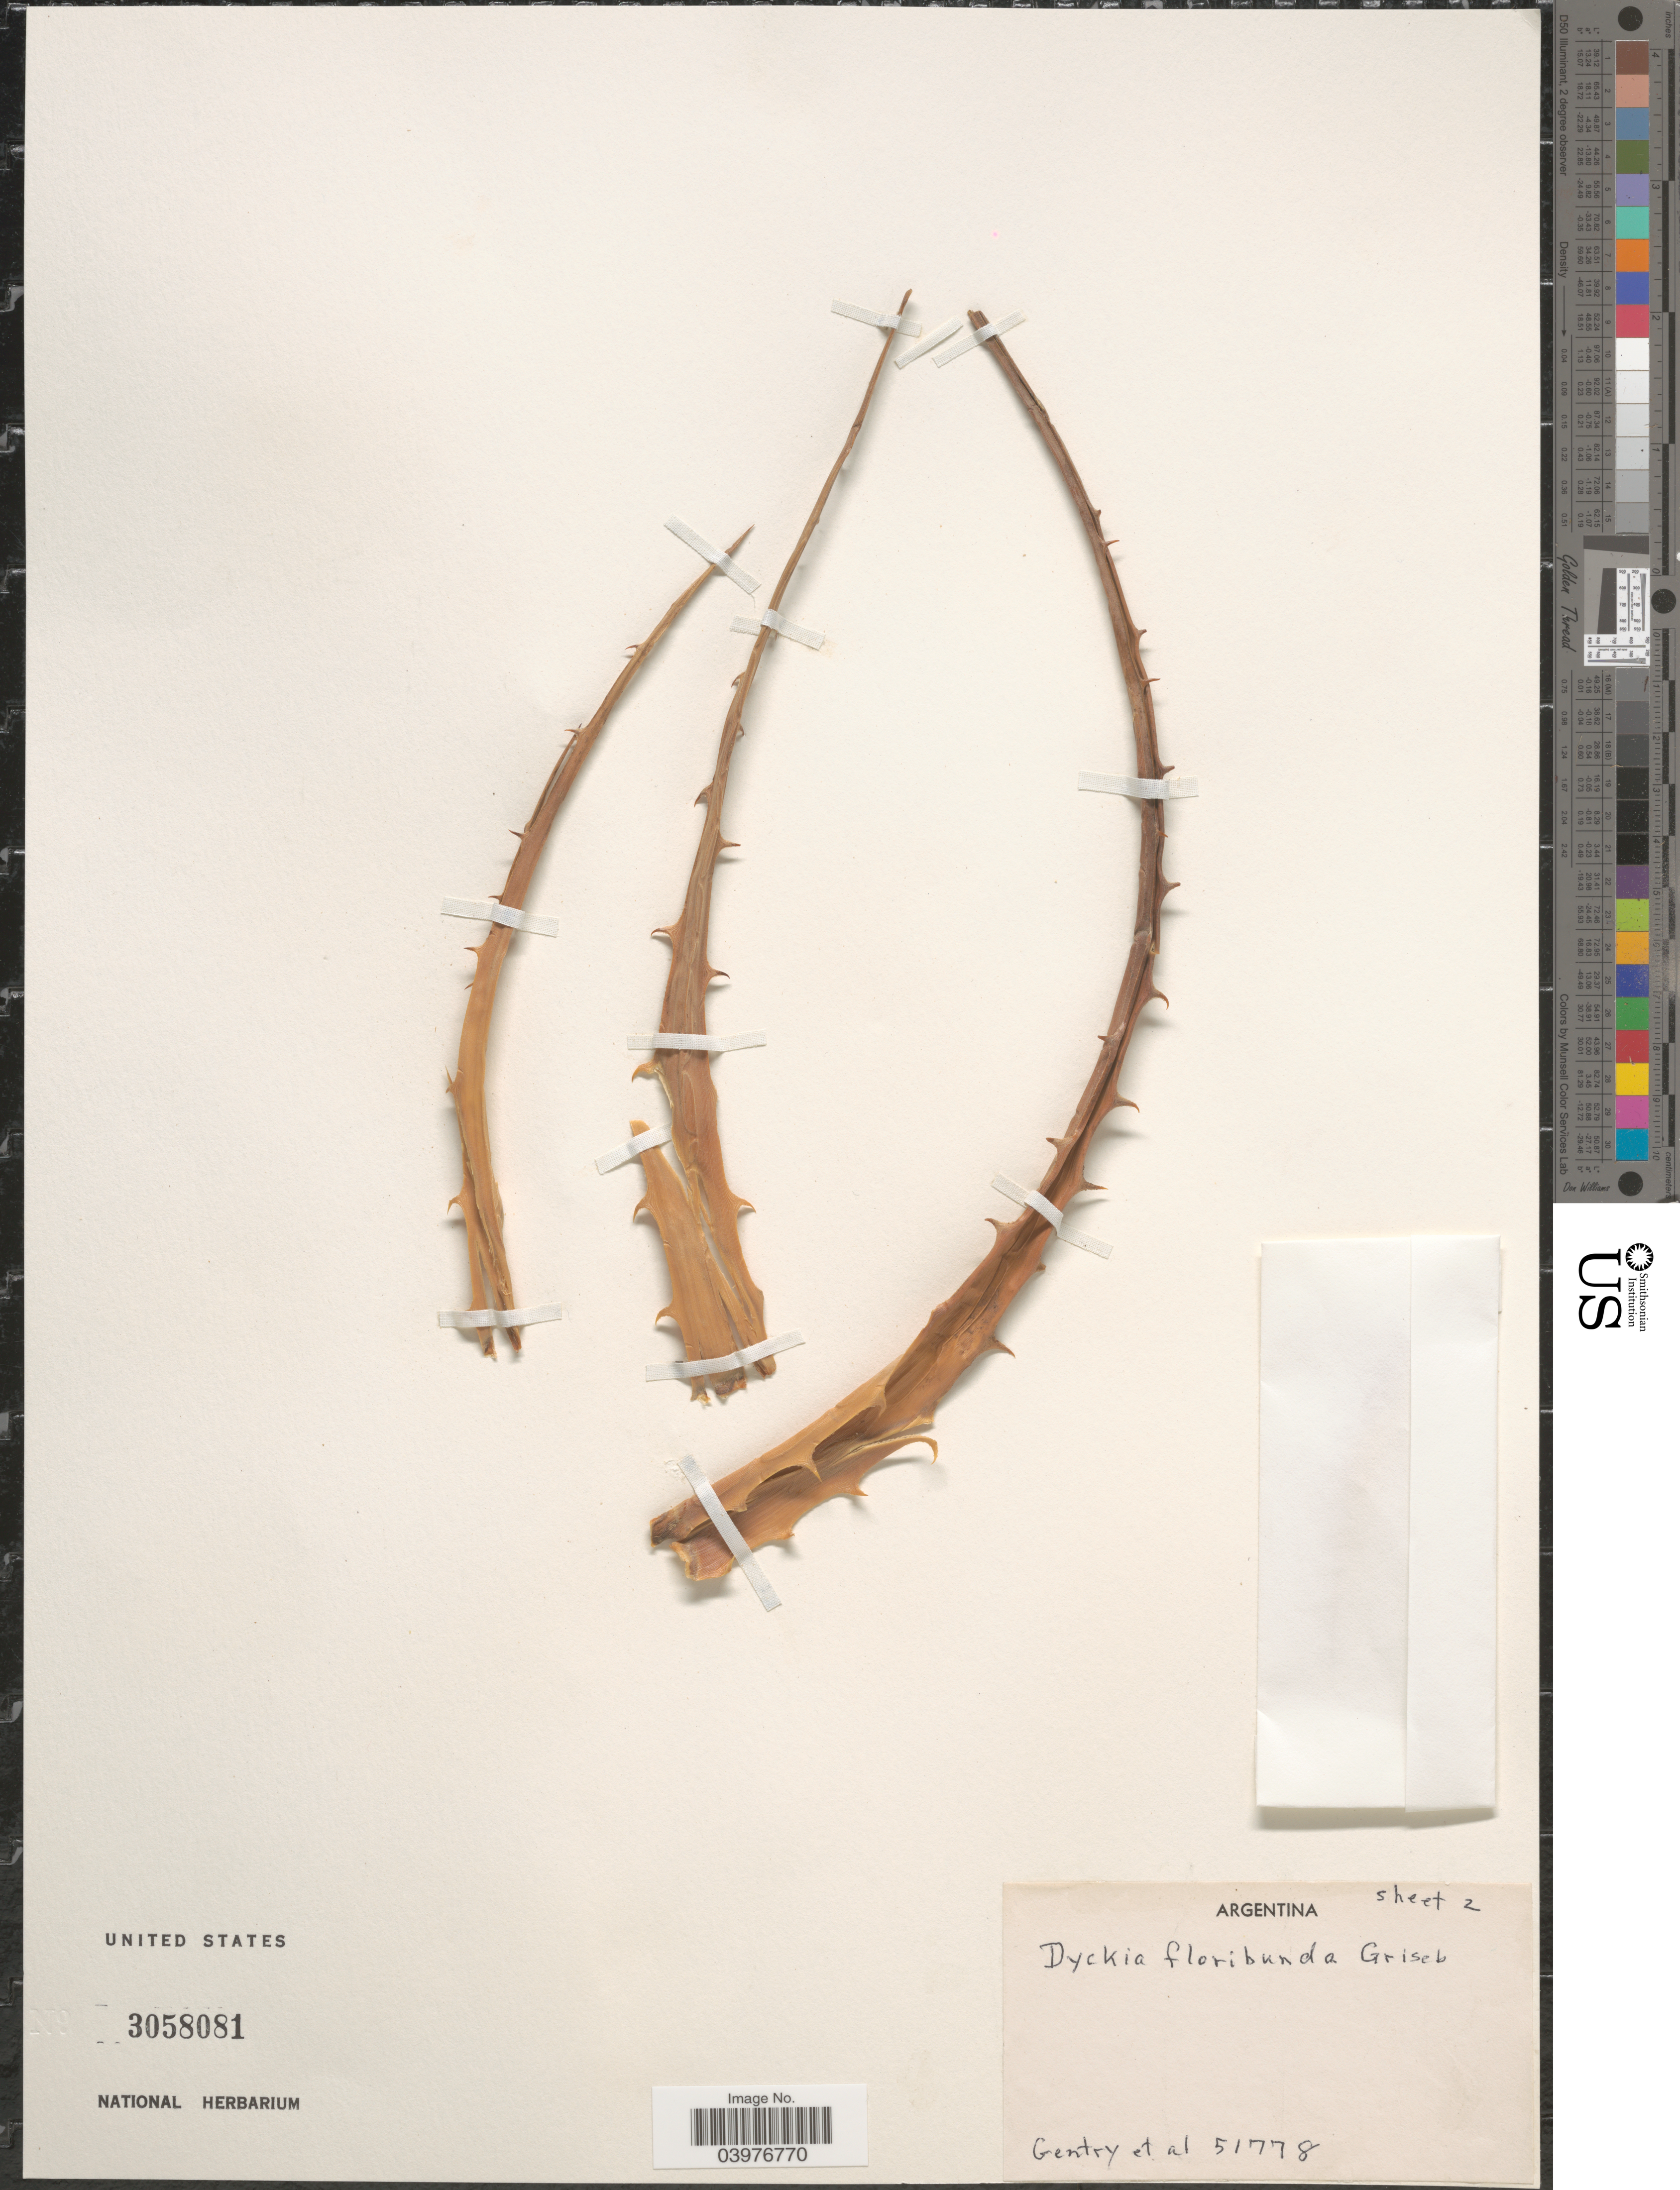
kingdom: Plantae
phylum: Tracheophyta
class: Liliopsida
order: Poales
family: Bromeliaceae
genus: Dyckia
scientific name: Dyckia floribunda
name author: Griseb.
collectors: Gentry, -- & et al.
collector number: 51778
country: Argentina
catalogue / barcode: US 3058081